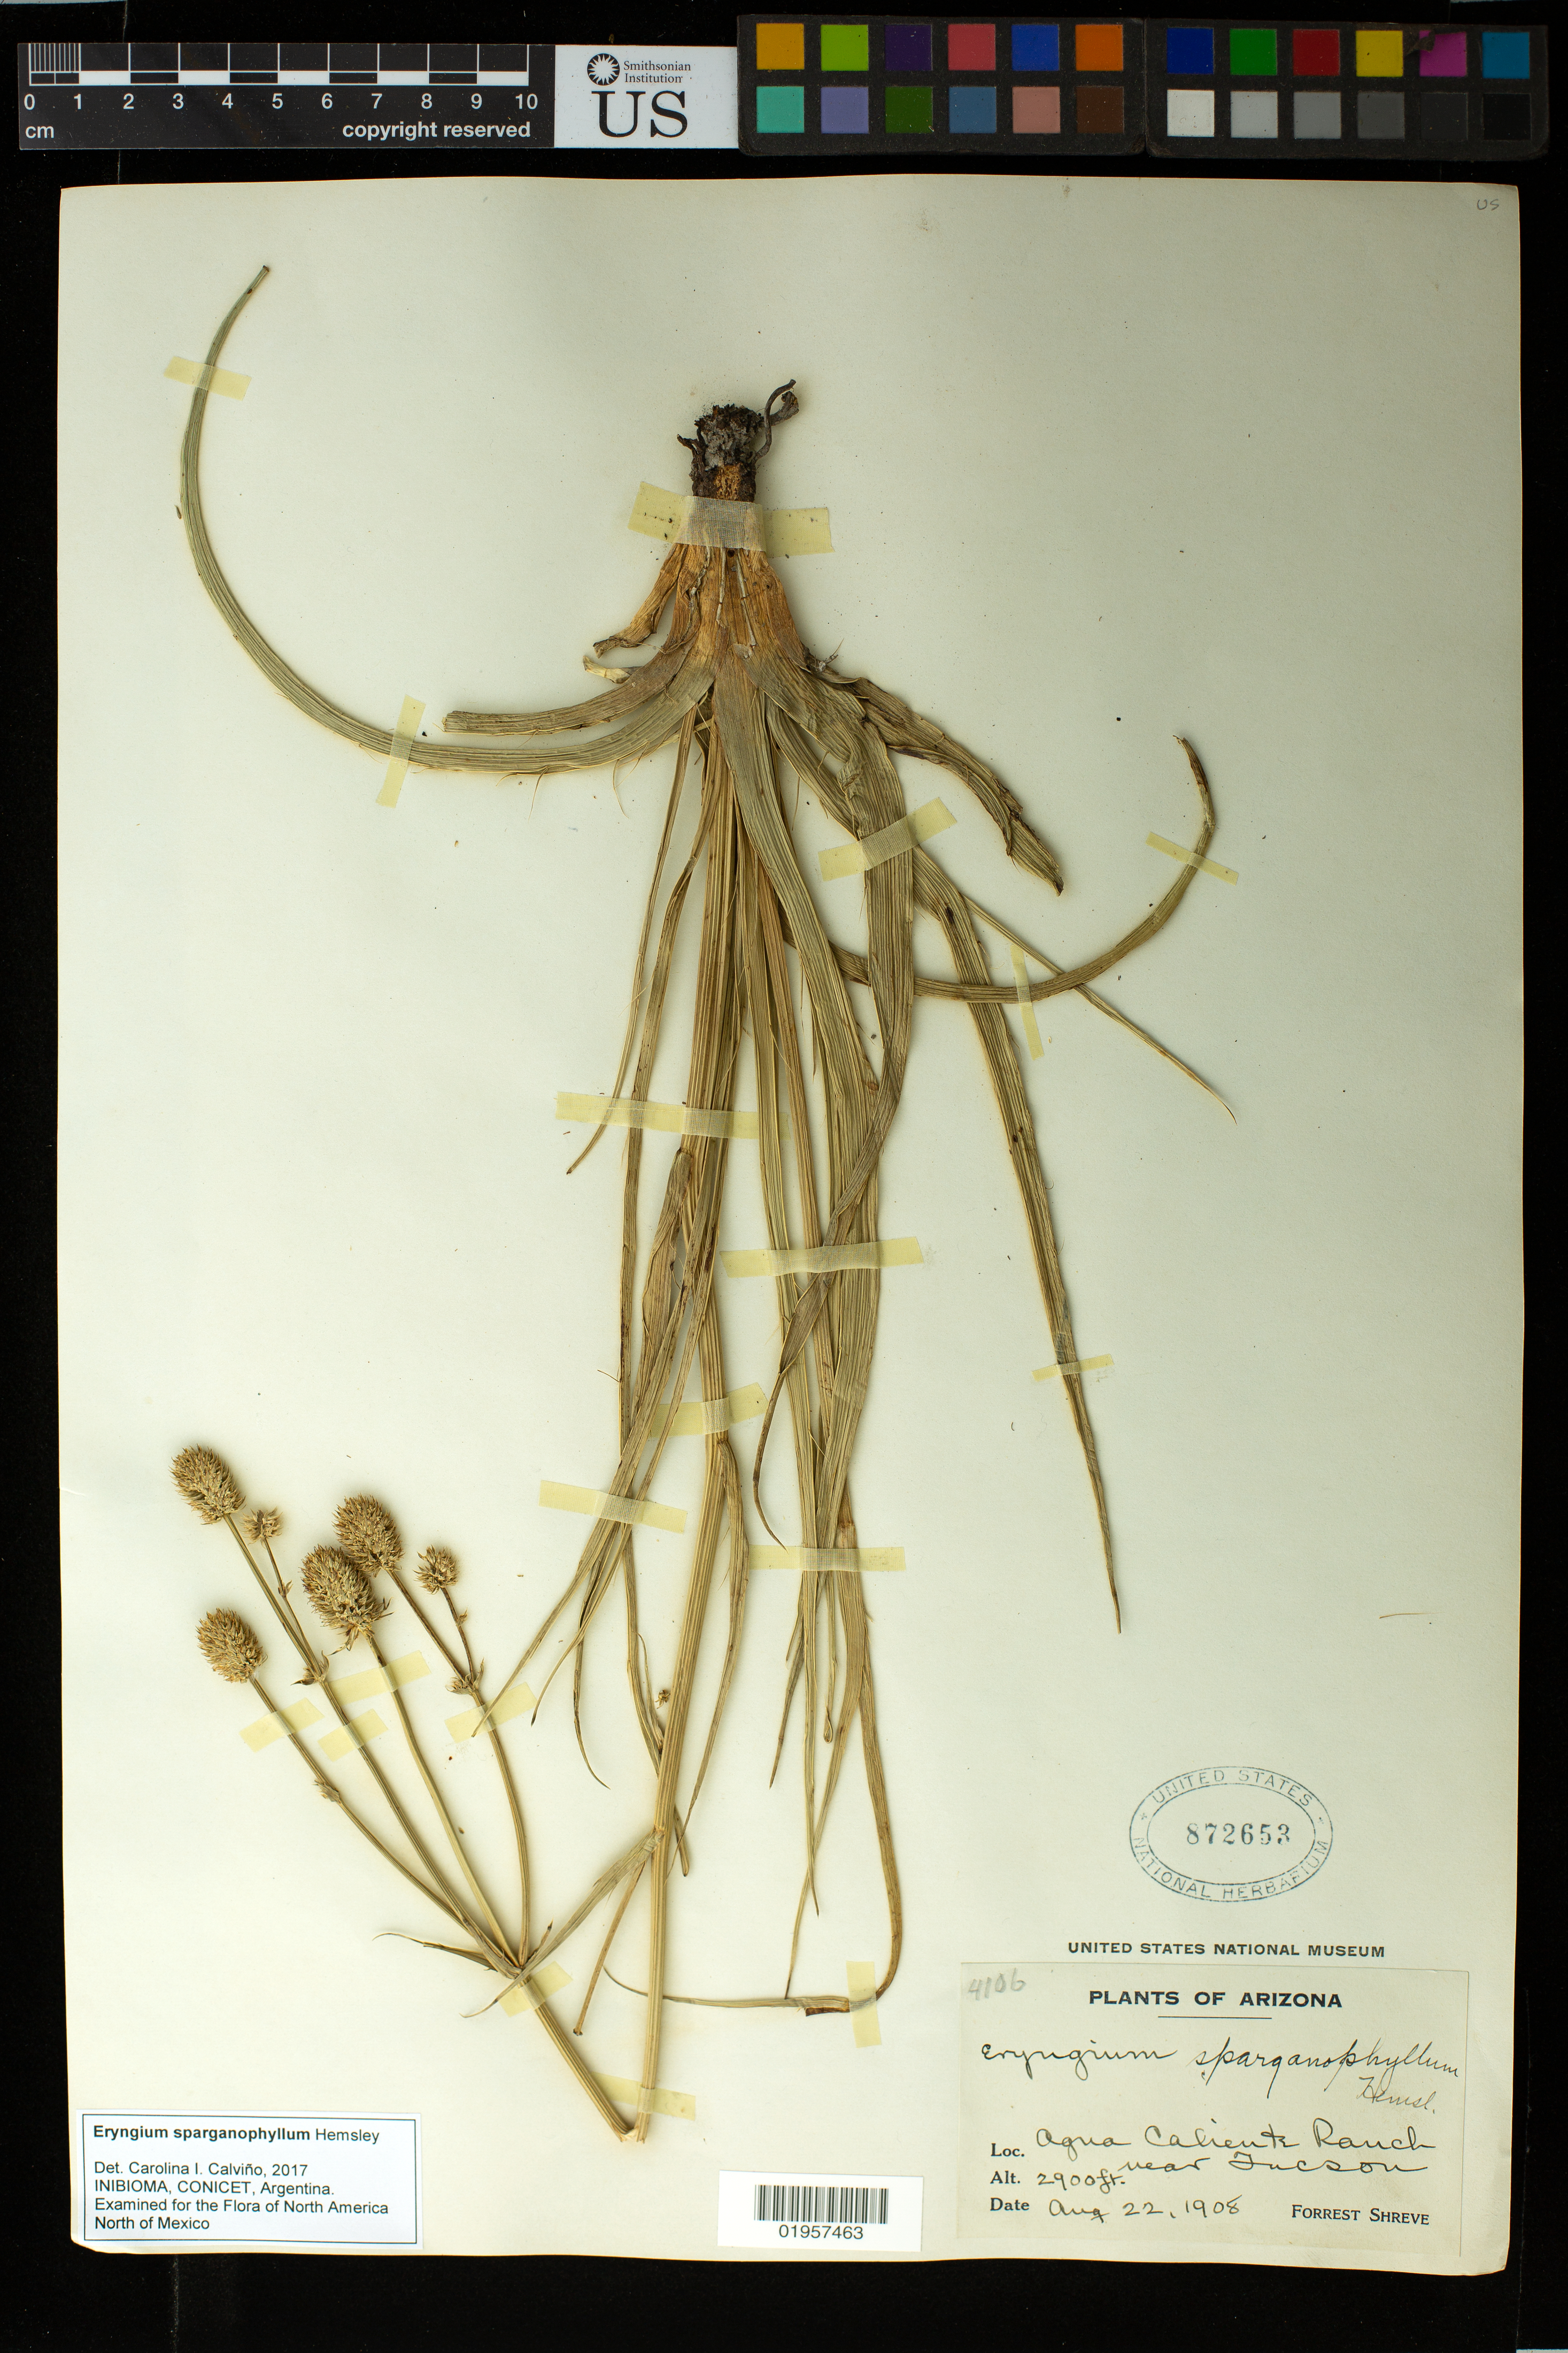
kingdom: Plantae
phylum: Tracheophyta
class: Magnoliopsida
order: Apiales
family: Apiaceae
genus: Eryngium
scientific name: Eryngium sparganophyllum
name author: Hemsl. in Hook. f.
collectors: F. Shreve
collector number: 4106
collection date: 1908-08-22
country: United States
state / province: Arizona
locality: Aqua Caliente Ranch, near Tucson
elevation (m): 884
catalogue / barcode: US 872653